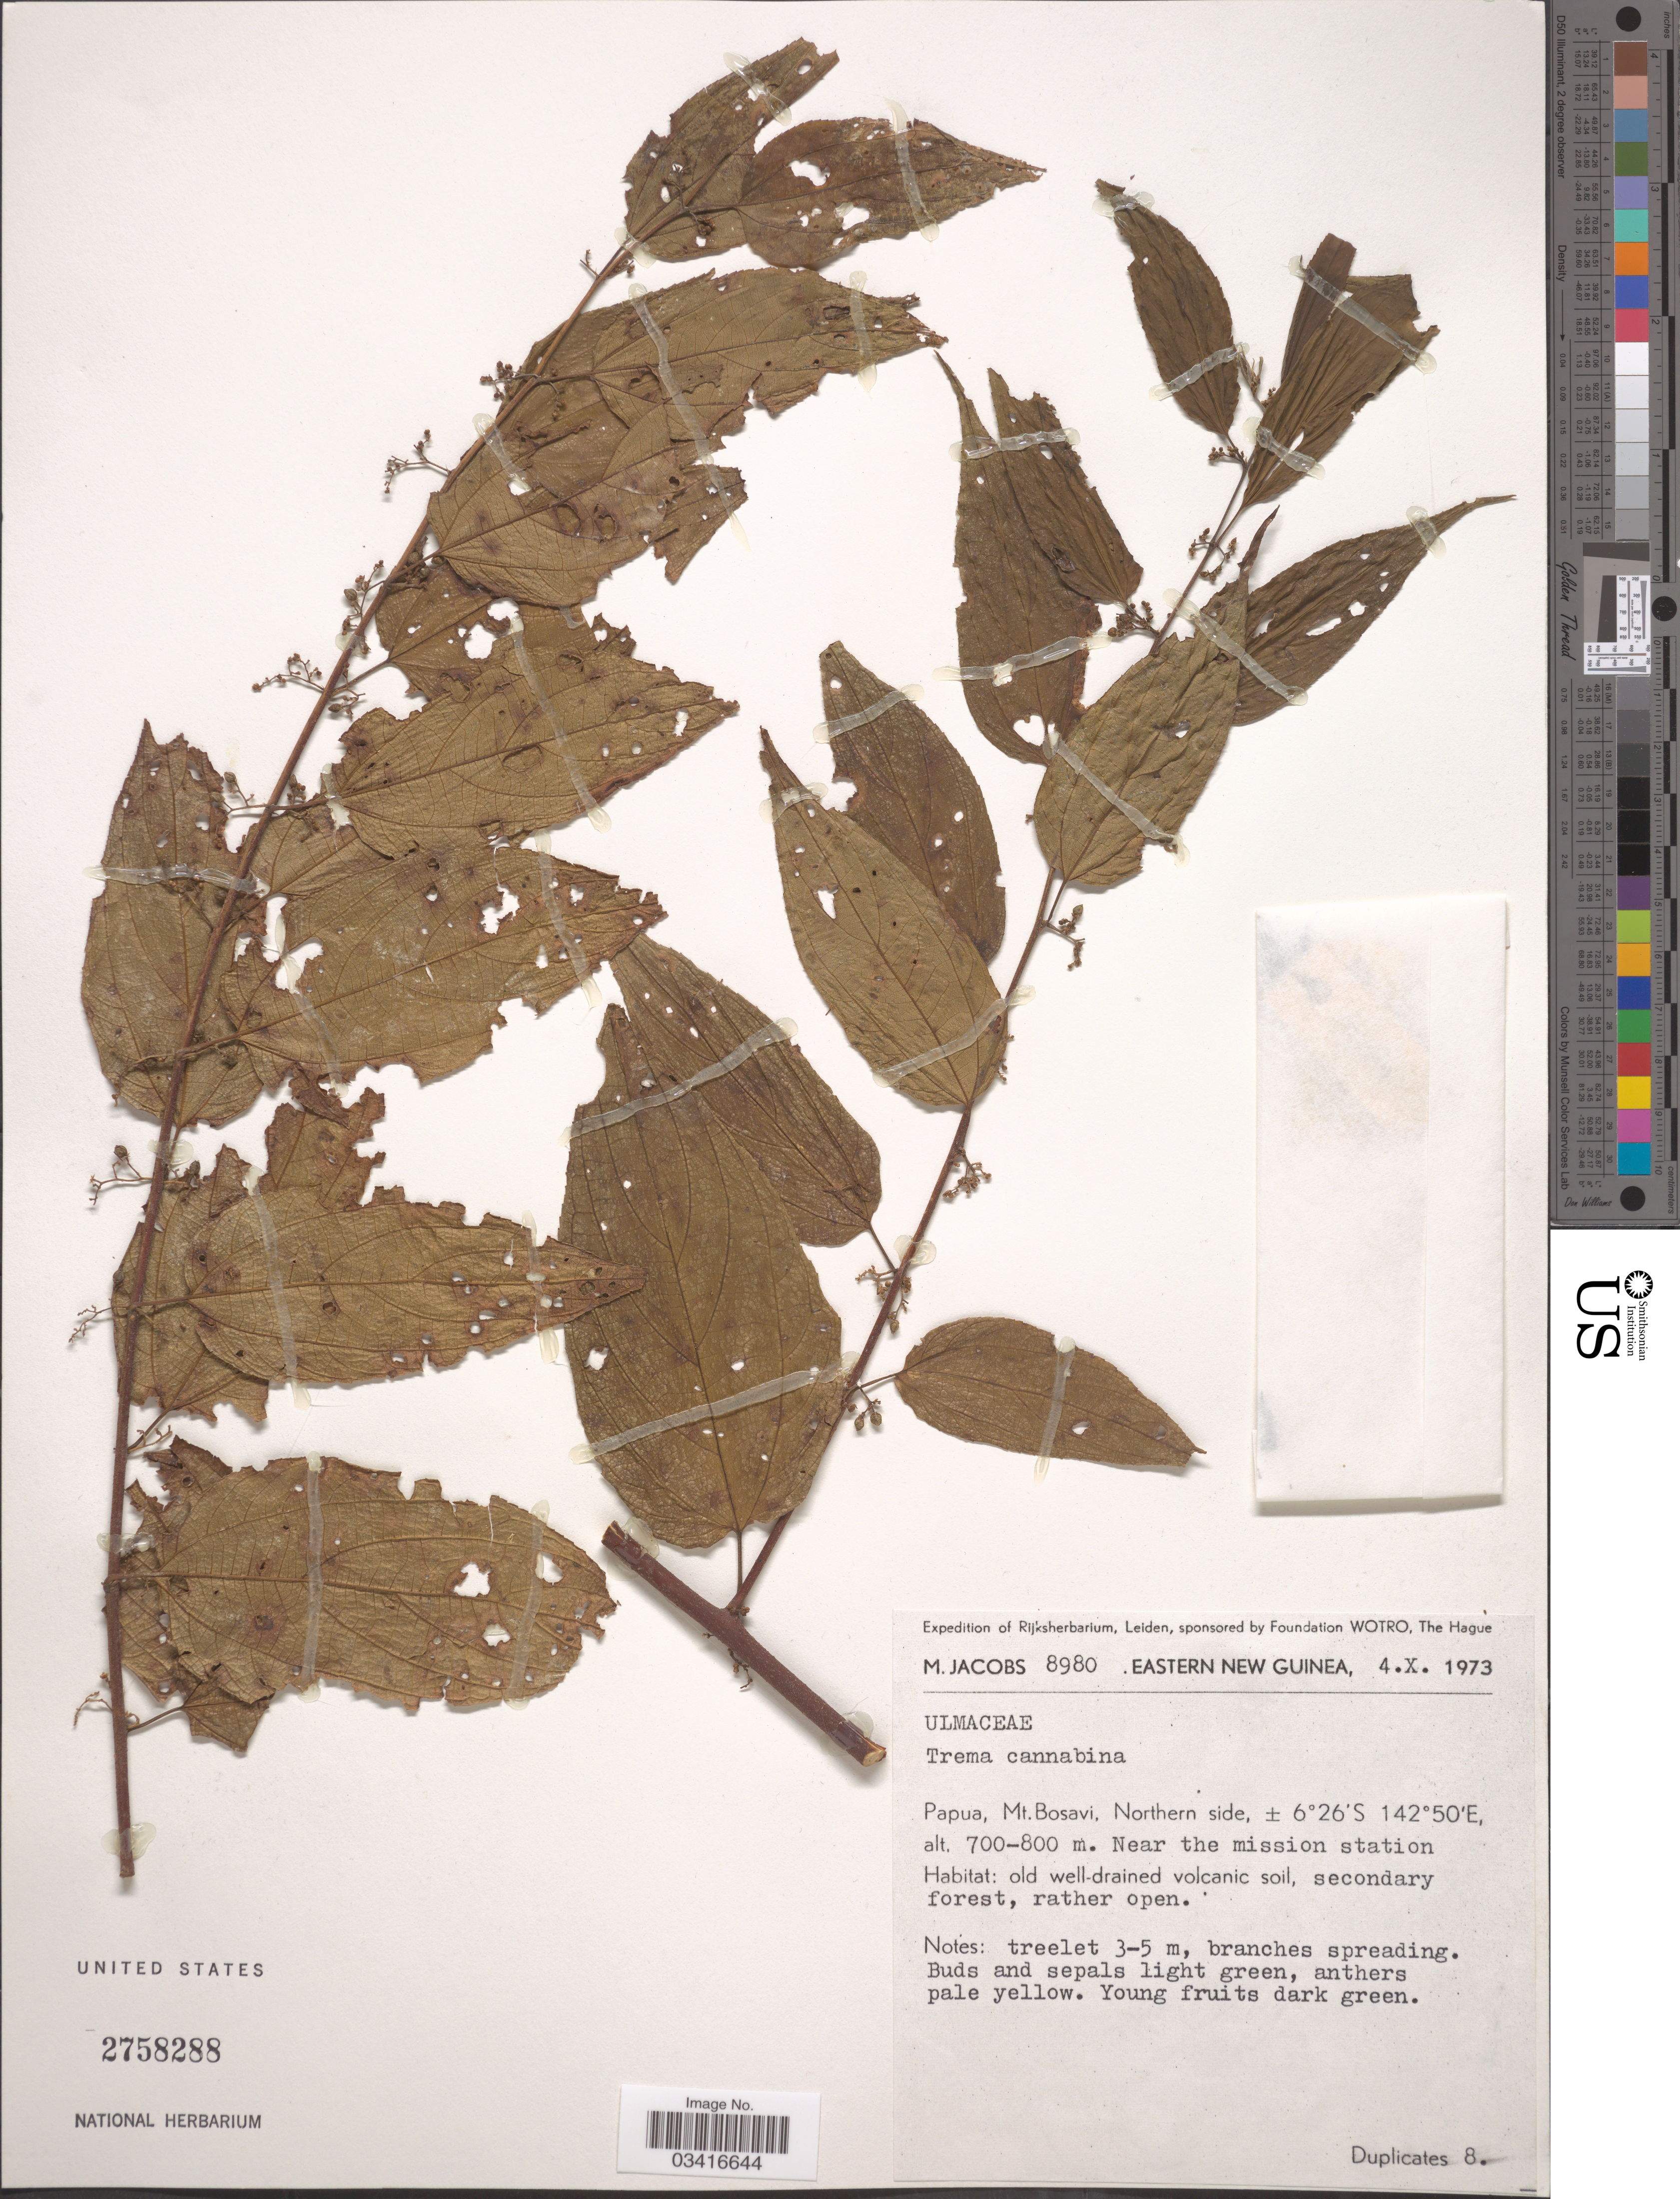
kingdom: Plantae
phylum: Tracheophyta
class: Magnoliopsida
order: Rosales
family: Cannabaceae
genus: Trema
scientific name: Trema cannabina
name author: Lour.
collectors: M. Jacobs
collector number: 8980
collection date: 1973-10-04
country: Papua New Guinea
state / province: Northern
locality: Eastern New Guinea. Papua, Mt. Bosavi, Northern side. Near the mission station.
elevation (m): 700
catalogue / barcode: US 2758288